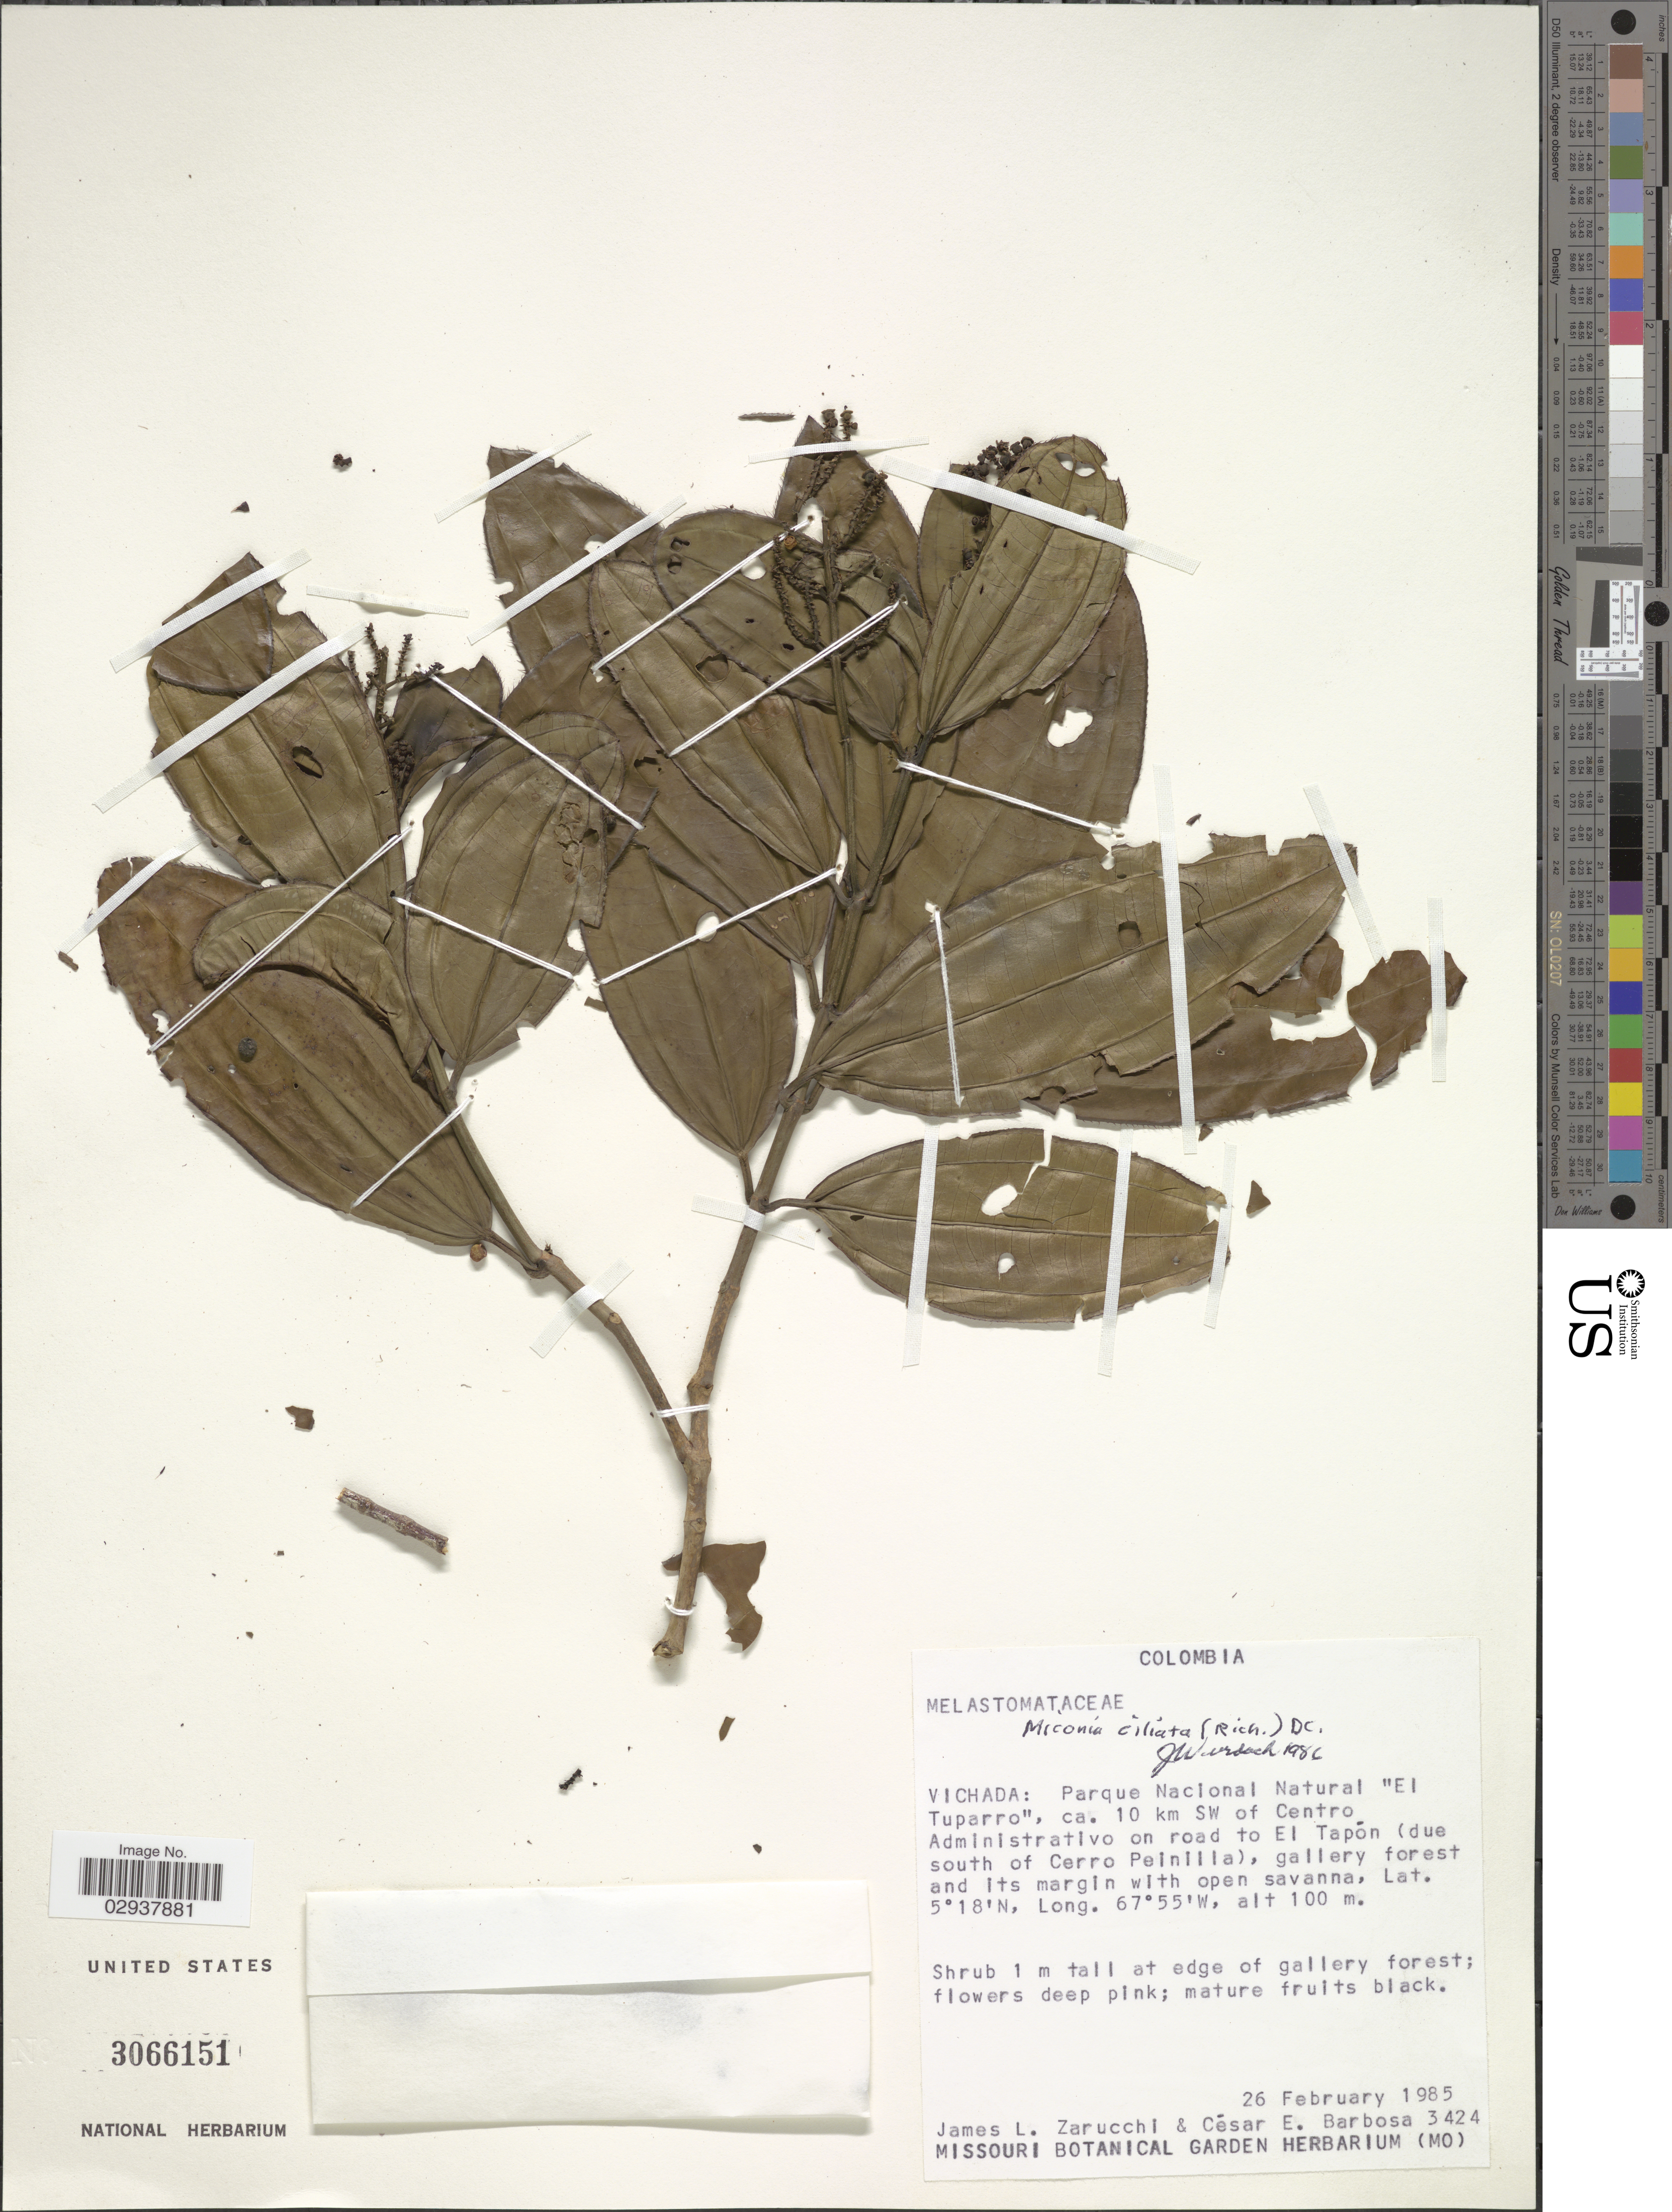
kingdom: Plantae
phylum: Tracheophyta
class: Magnoliopsida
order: Myrtales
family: Melastomataceae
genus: Miconia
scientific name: Miconia ciliata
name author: (Rich.) DC.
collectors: J. L. Zarucchi & C. E. Barbosa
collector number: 3424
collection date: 1985-02-26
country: Colombia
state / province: Vichada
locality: Parque Nacional Natural "El Tuparro", ca. 10 km Sw of Centro Administrativo on road to El Tapón (due south of Cerro Peinilla), gallery forest and its margin with open savanna.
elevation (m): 100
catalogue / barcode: US 3066151